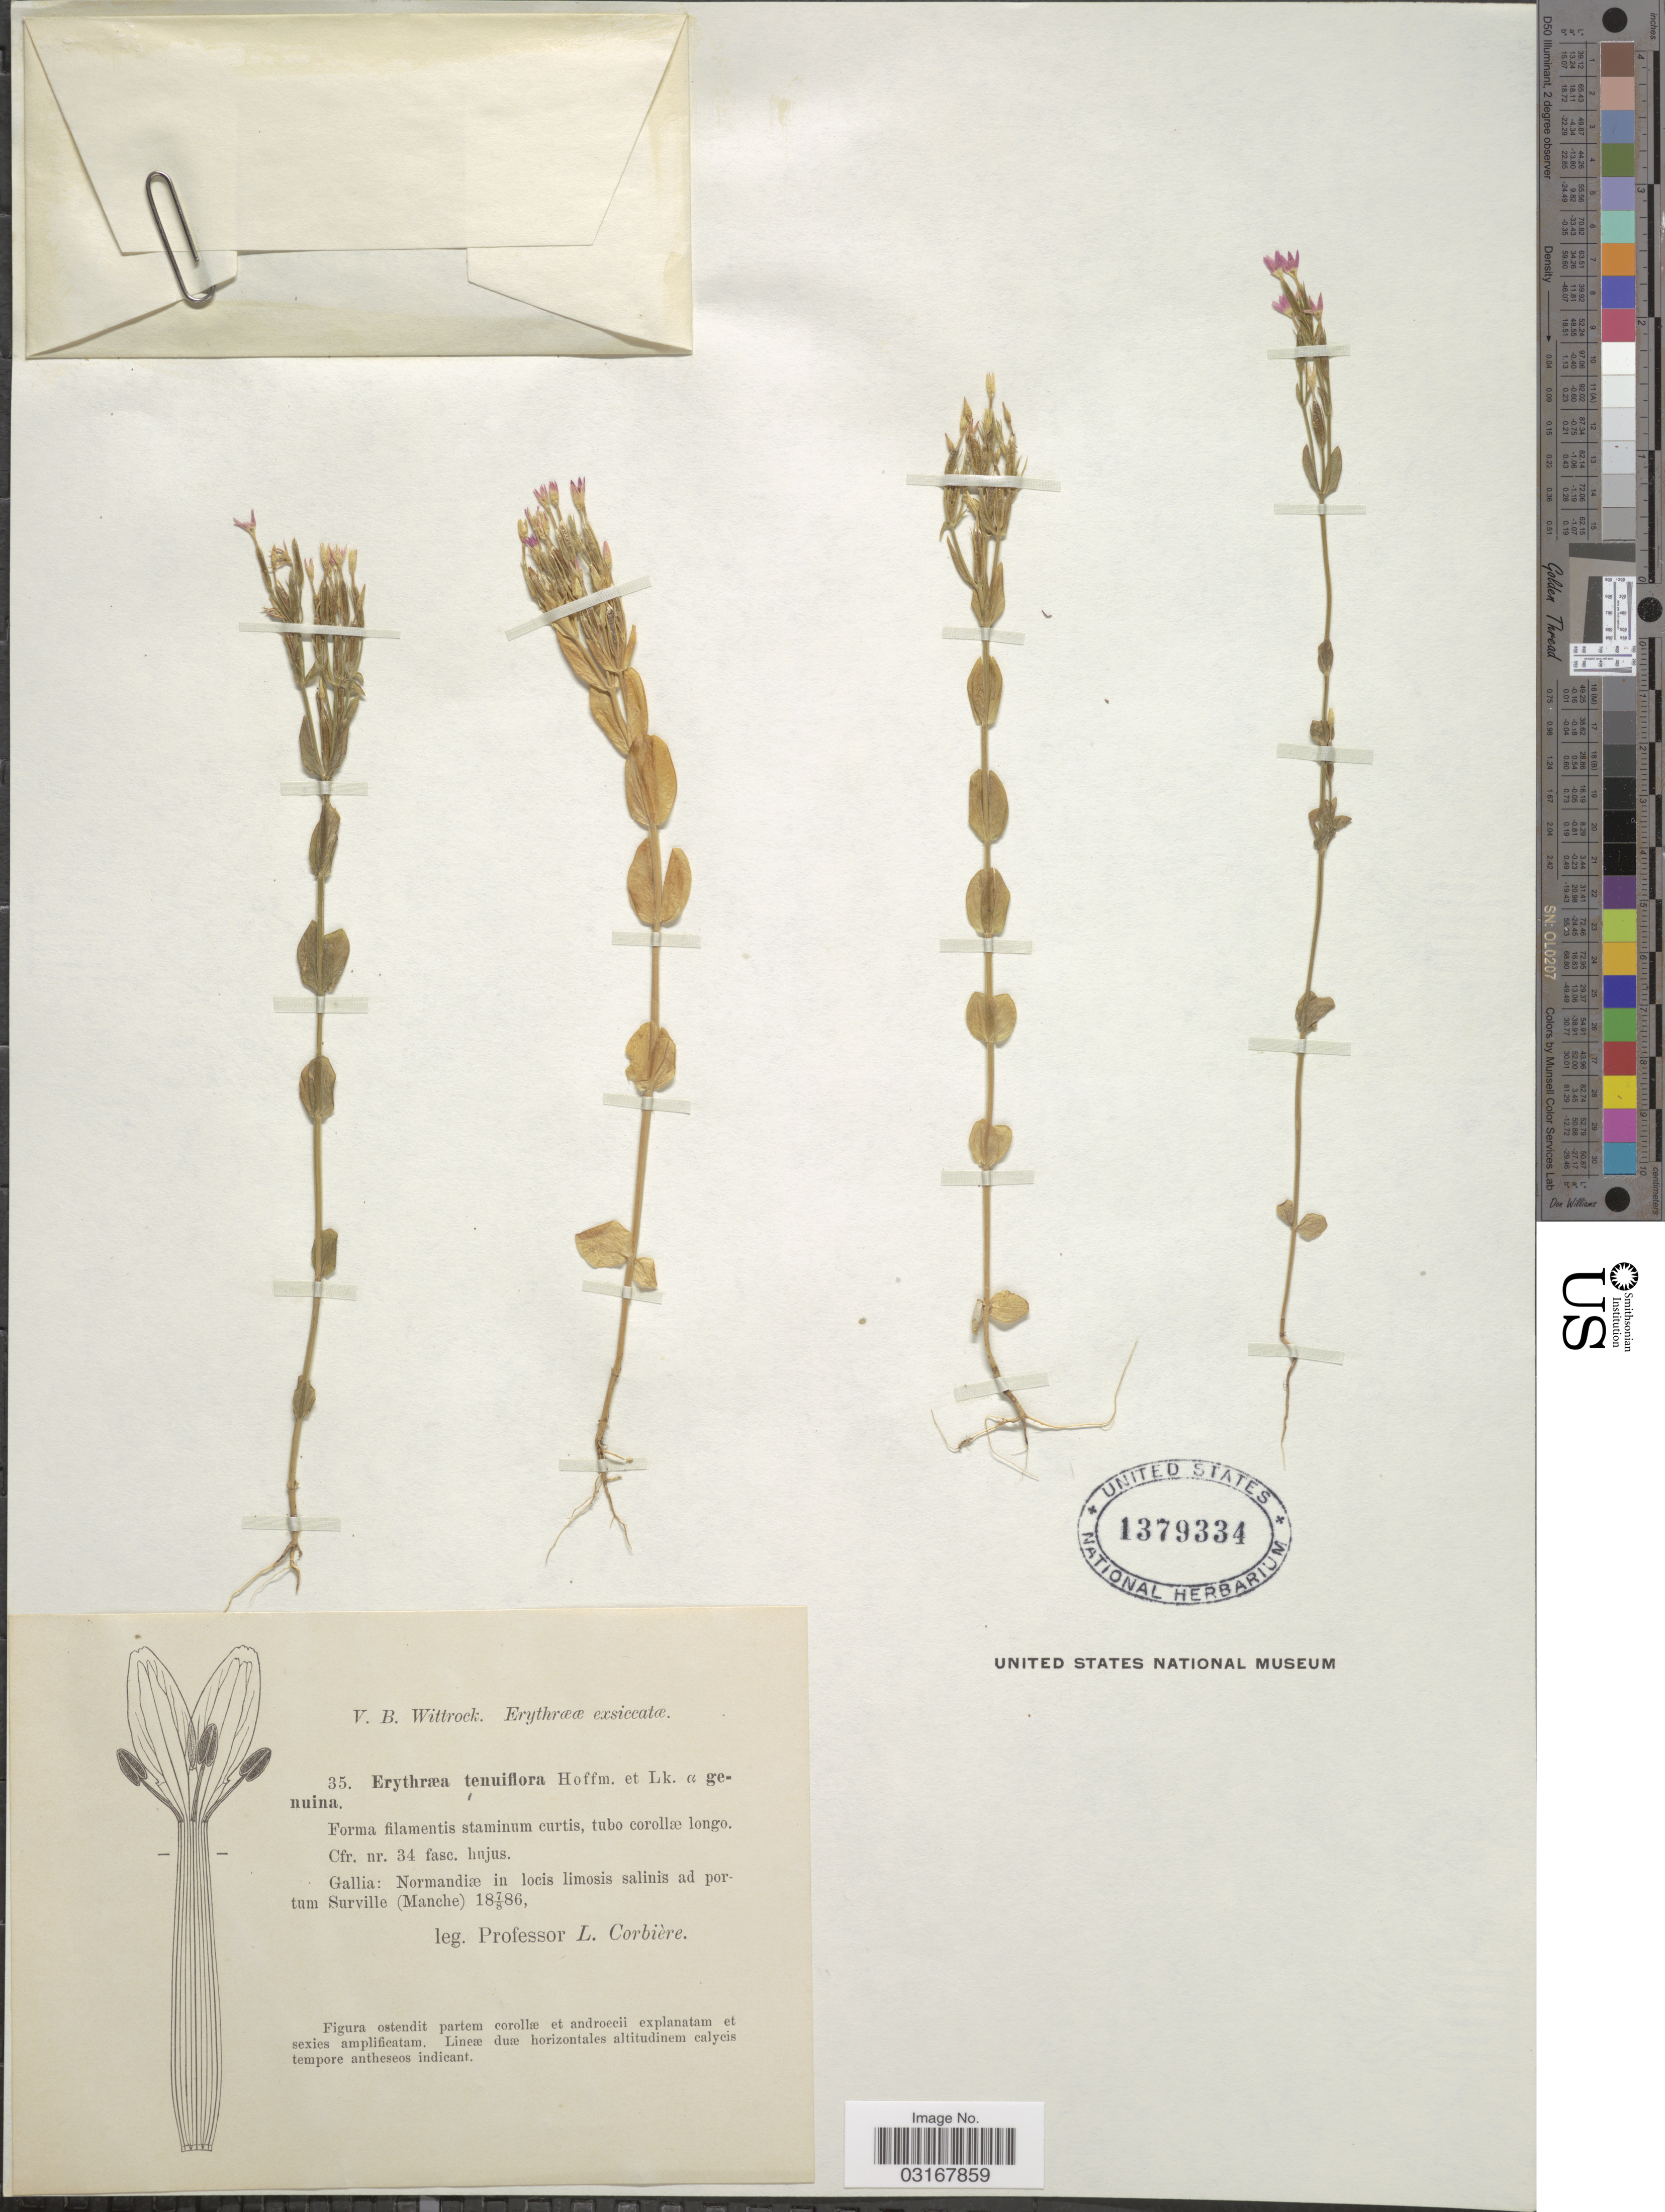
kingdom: Plantae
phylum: Tracheophyta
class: Magnoliopsida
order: Gentianales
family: Gentianaceae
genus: Centaurium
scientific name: Centaurium tenuiflorum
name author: (Hoffmanns. & Link) Fritsch ex Janch.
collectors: L. Corbière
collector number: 35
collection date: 1886-08-07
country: France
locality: Gallia: Normandiæ in locis limosis salinis ad portum Surville (Manche).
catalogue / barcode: US 1379334